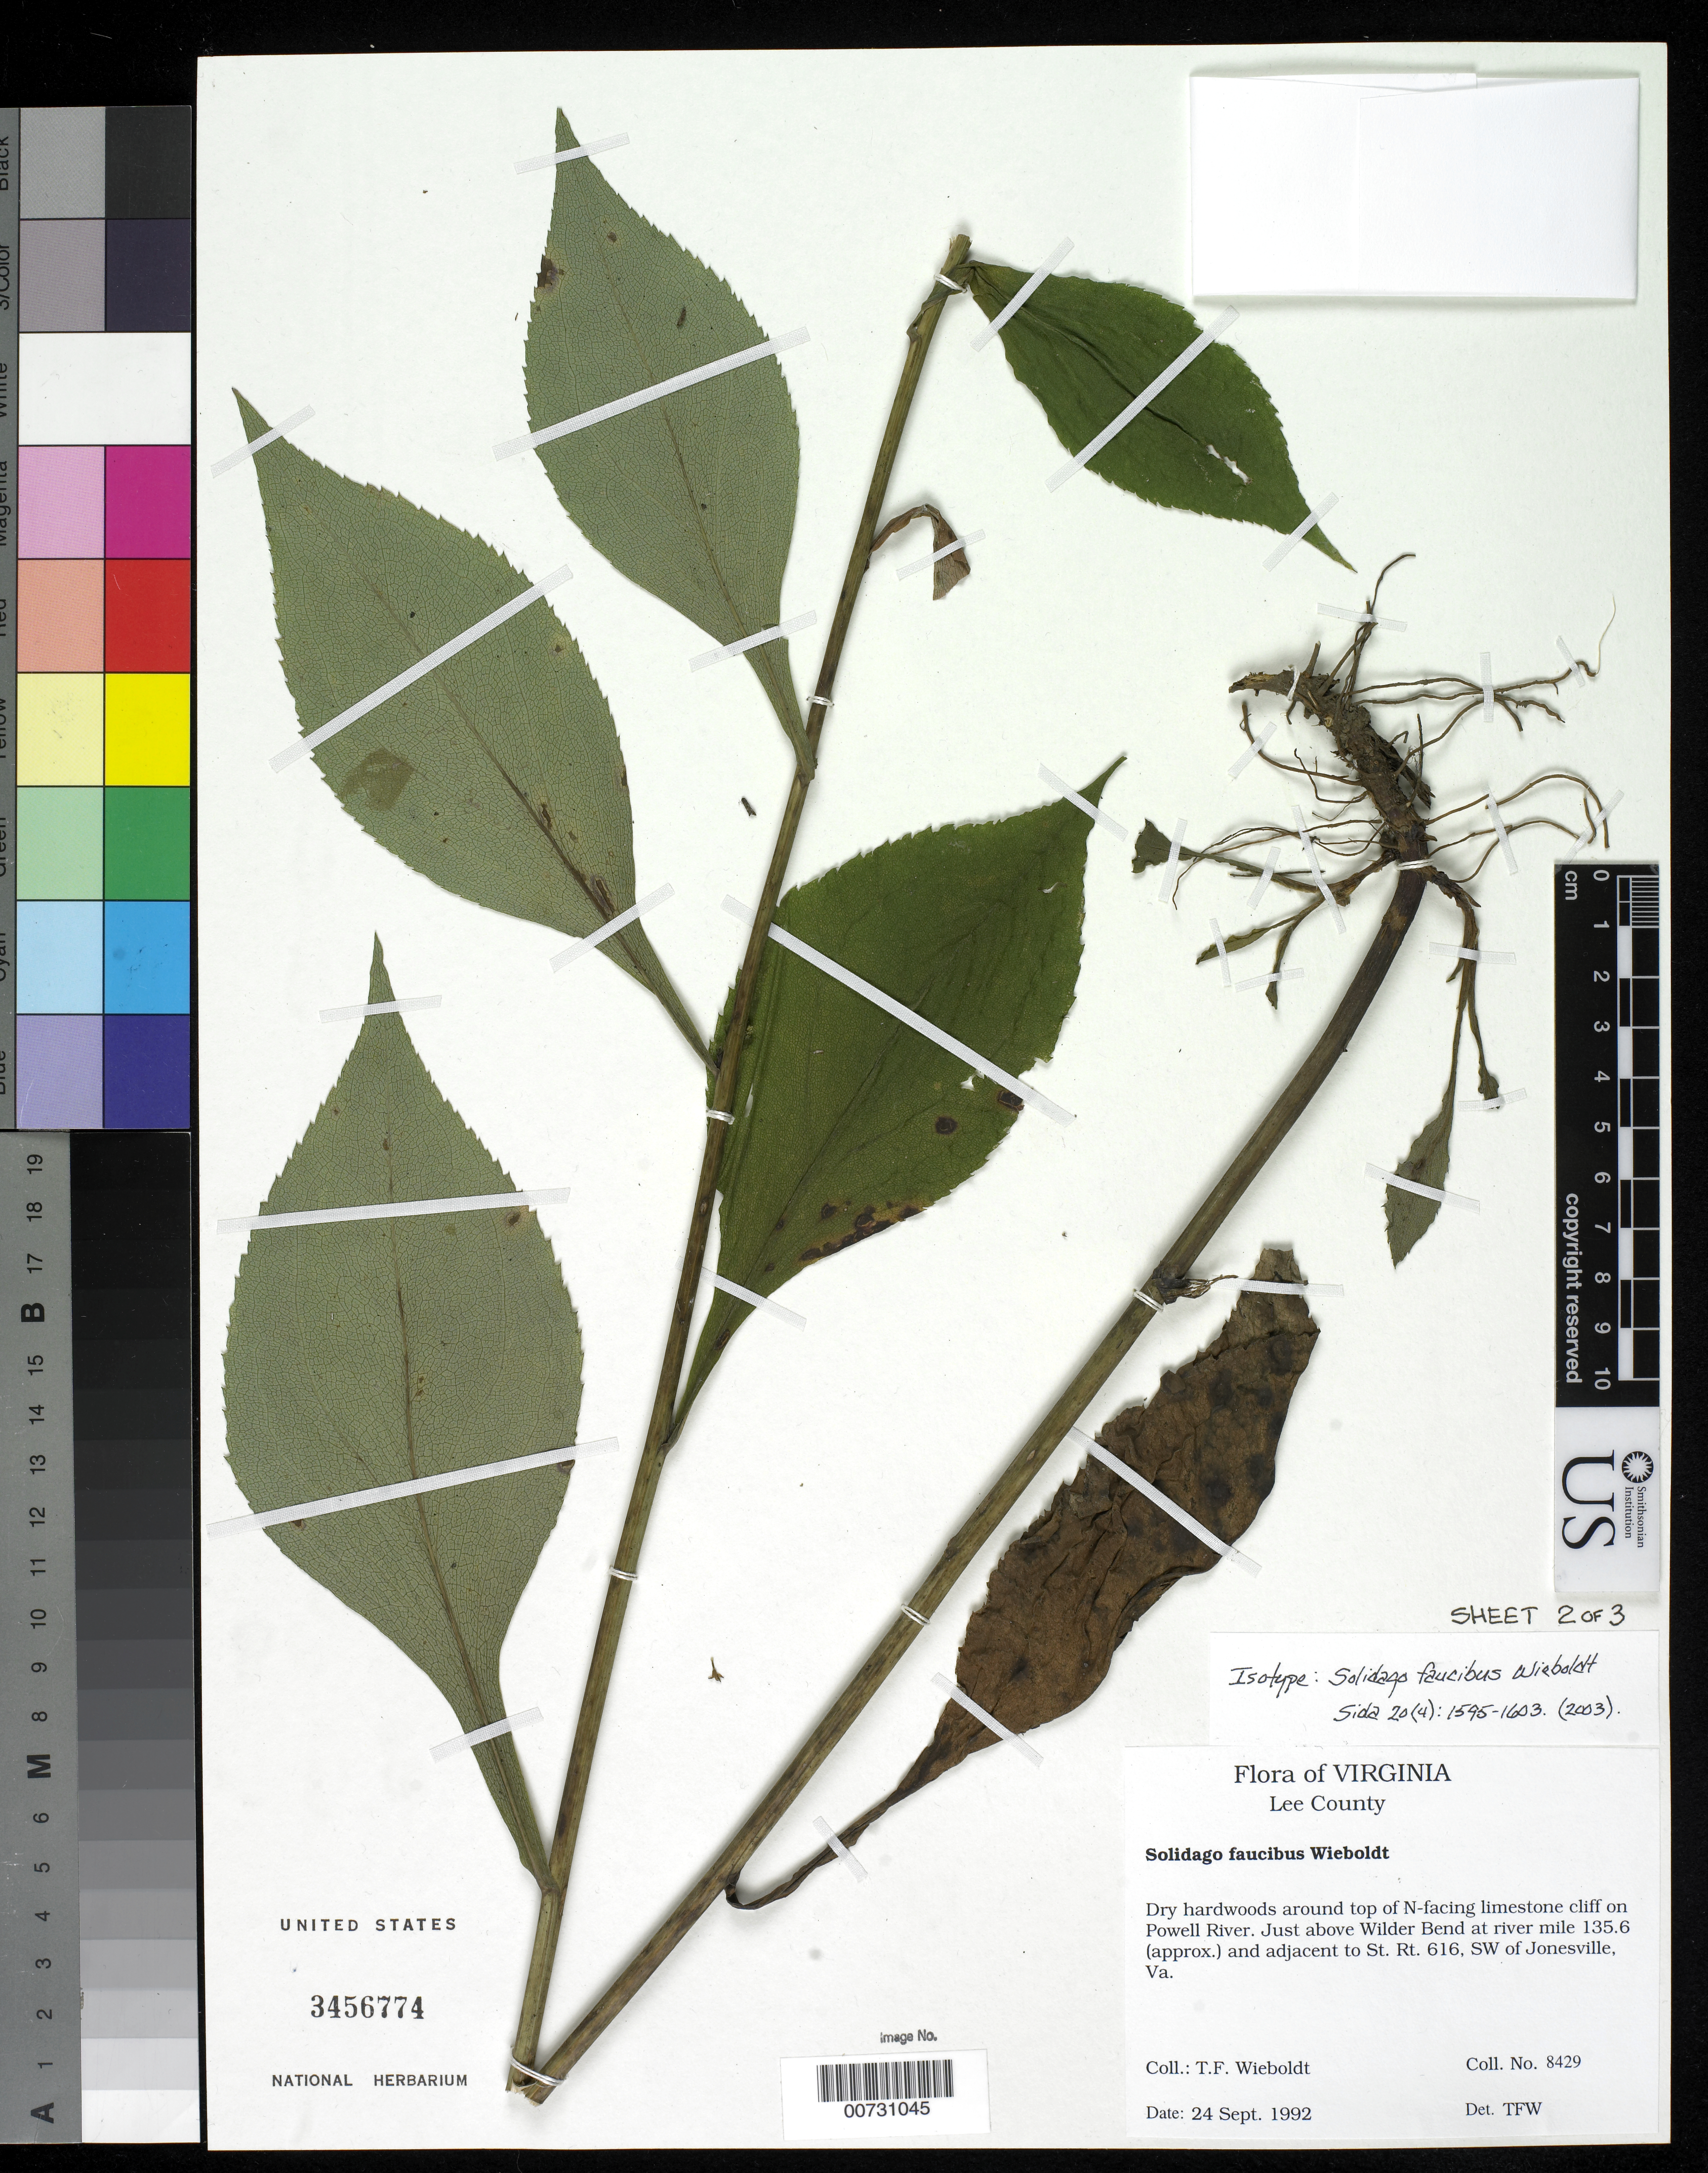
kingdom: Plantae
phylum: Tracheophyta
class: Magnoliopsida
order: Asterales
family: Asteraceae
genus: Solidago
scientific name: Solidago faucibus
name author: Wieboldt in Wieboldt & Semple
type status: Isotype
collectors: T. Wieboldt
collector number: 8429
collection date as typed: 24 Sep 1992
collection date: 1992-09-24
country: United States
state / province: Virginia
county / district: Lee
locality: Powell River just above Wilder Bend at river mile 135.6 (approx.) and adjacent to St. Rt. 616, SW of Jonesville.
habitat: Dry hardwoods around top of N-facing limestone cliff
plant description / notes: Sheet 2 of 3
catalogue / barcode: US 3456774